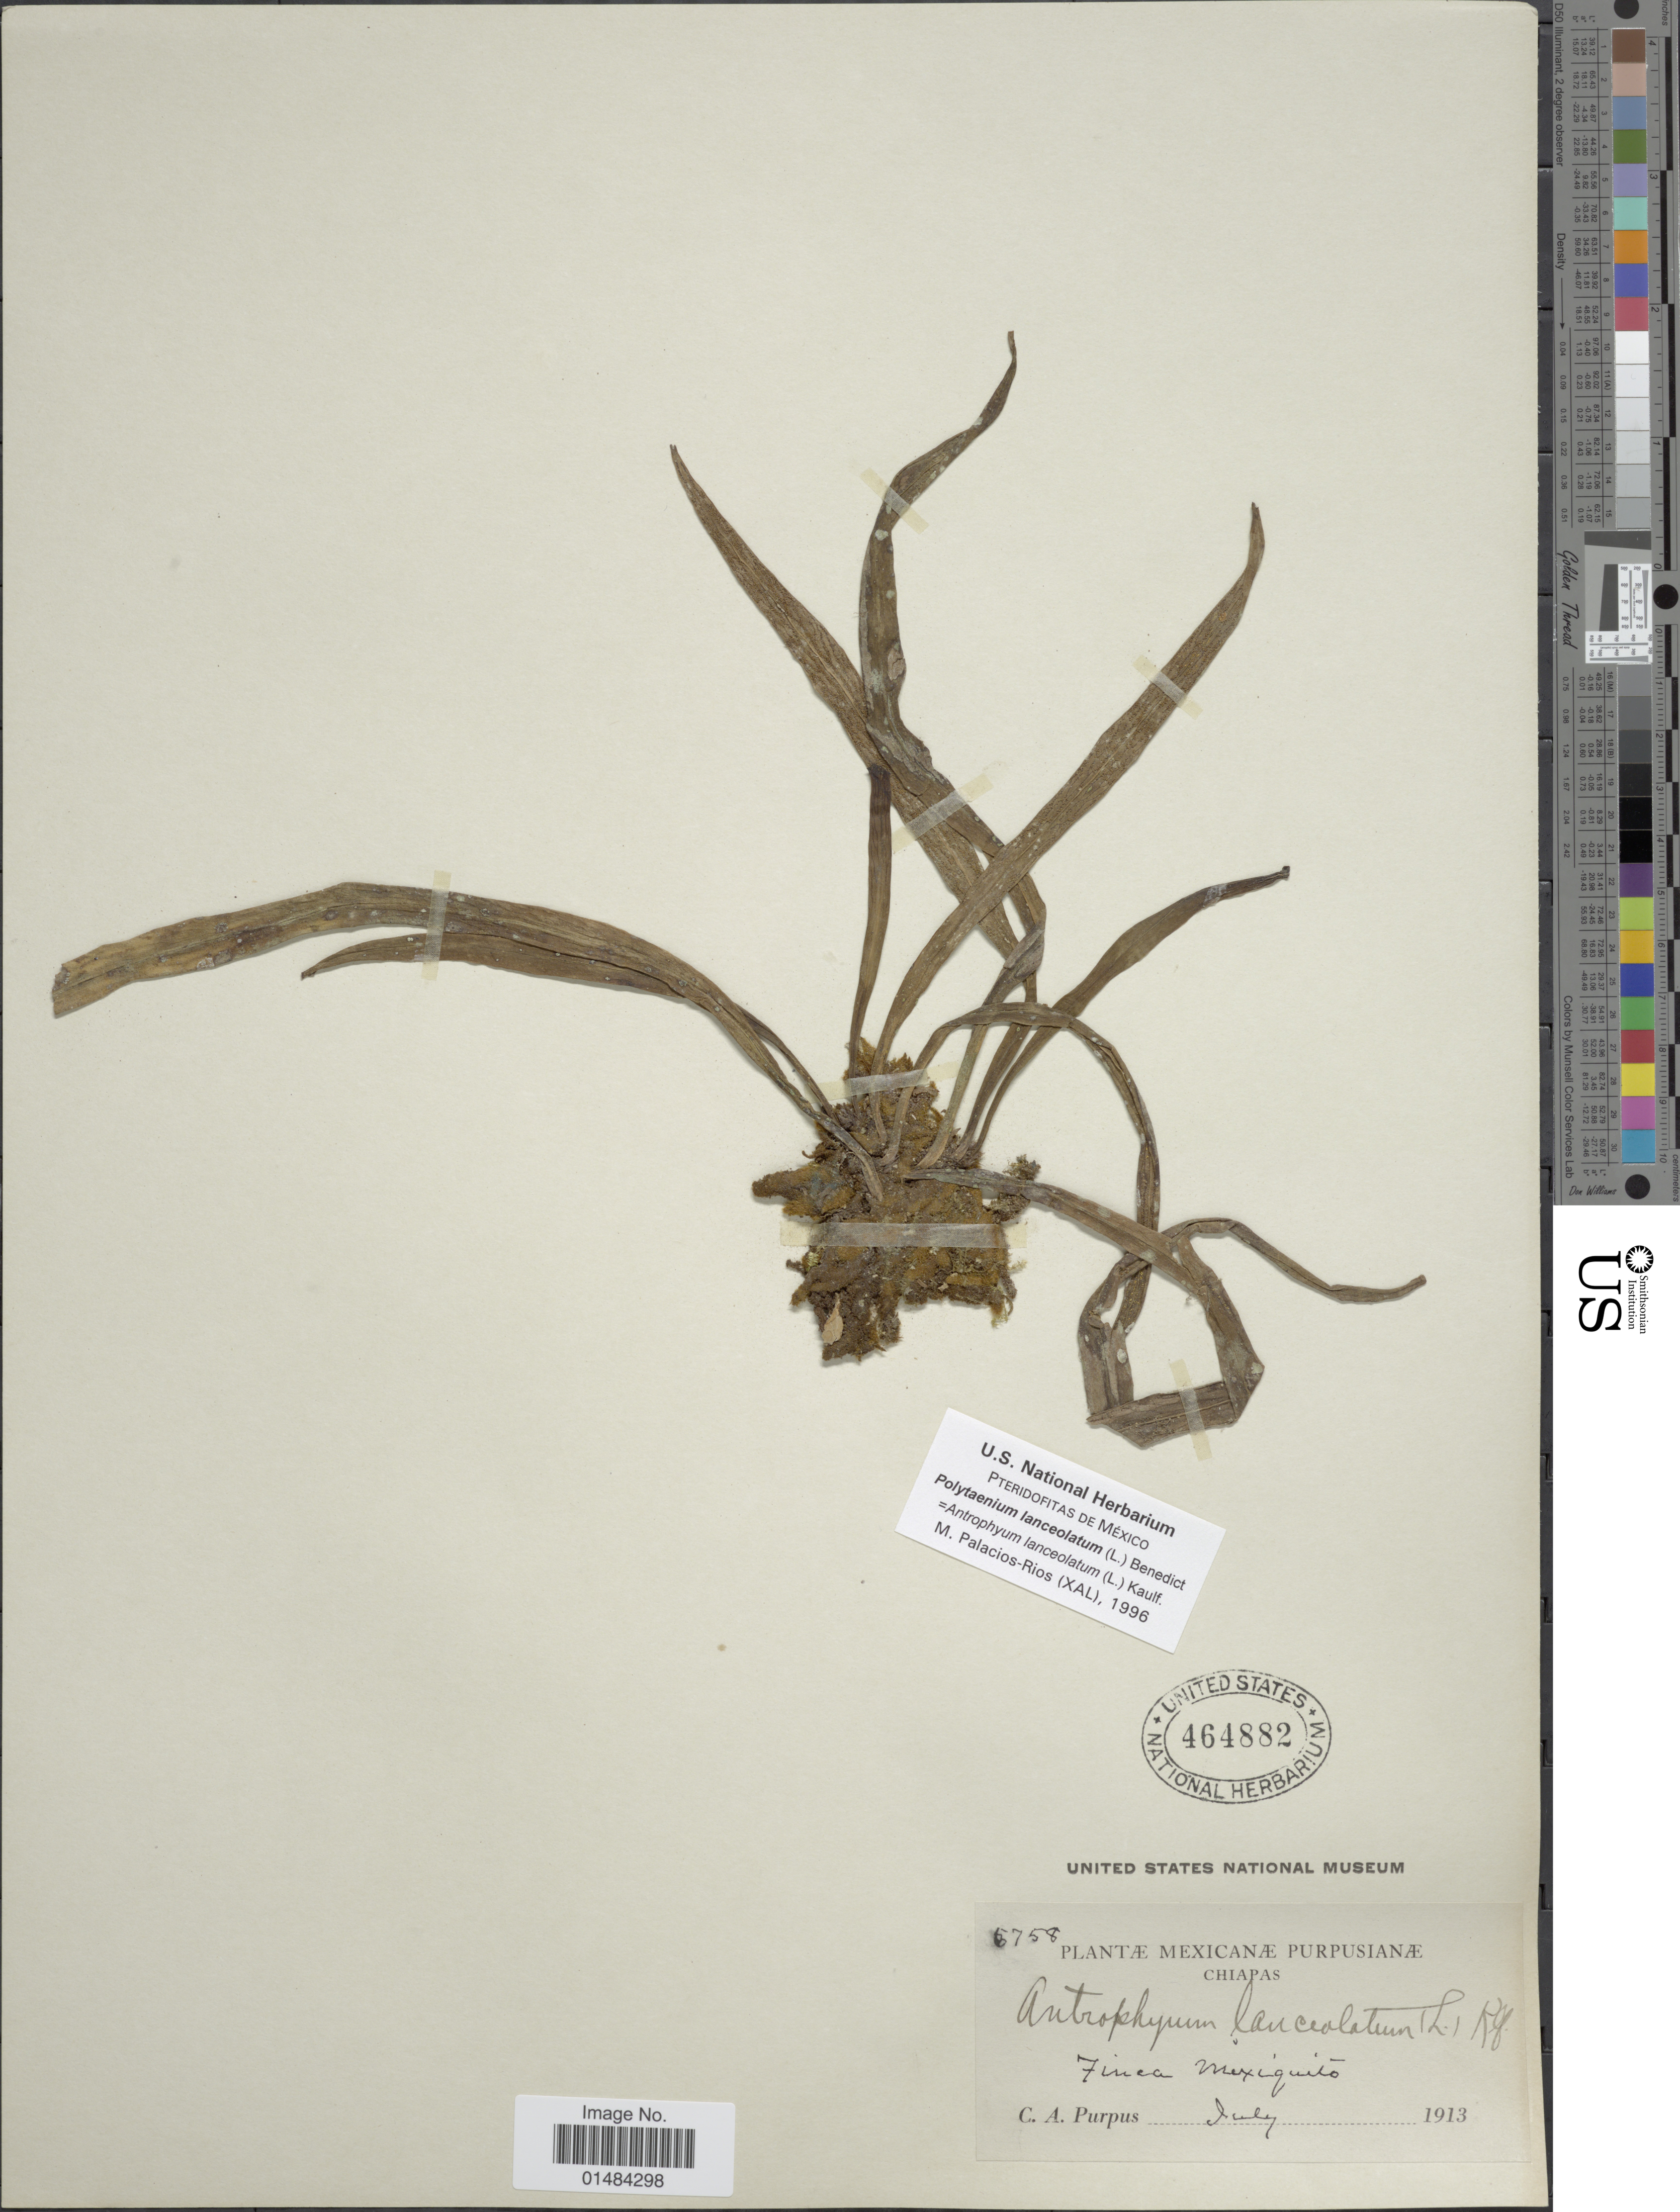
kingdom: Plantae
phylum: Tracheophyta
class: Polypodiopsida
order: Polypodiales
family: Pteridaceae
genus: Polytaenium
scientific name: Polytaenium lanceolatum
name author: (L.) Desv.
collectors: C. A. Purpus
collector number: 6758*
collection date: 1913-07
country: Mexico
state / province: Chiapas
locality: Mexico, Finca Mexiquito.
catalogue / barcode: US 464882